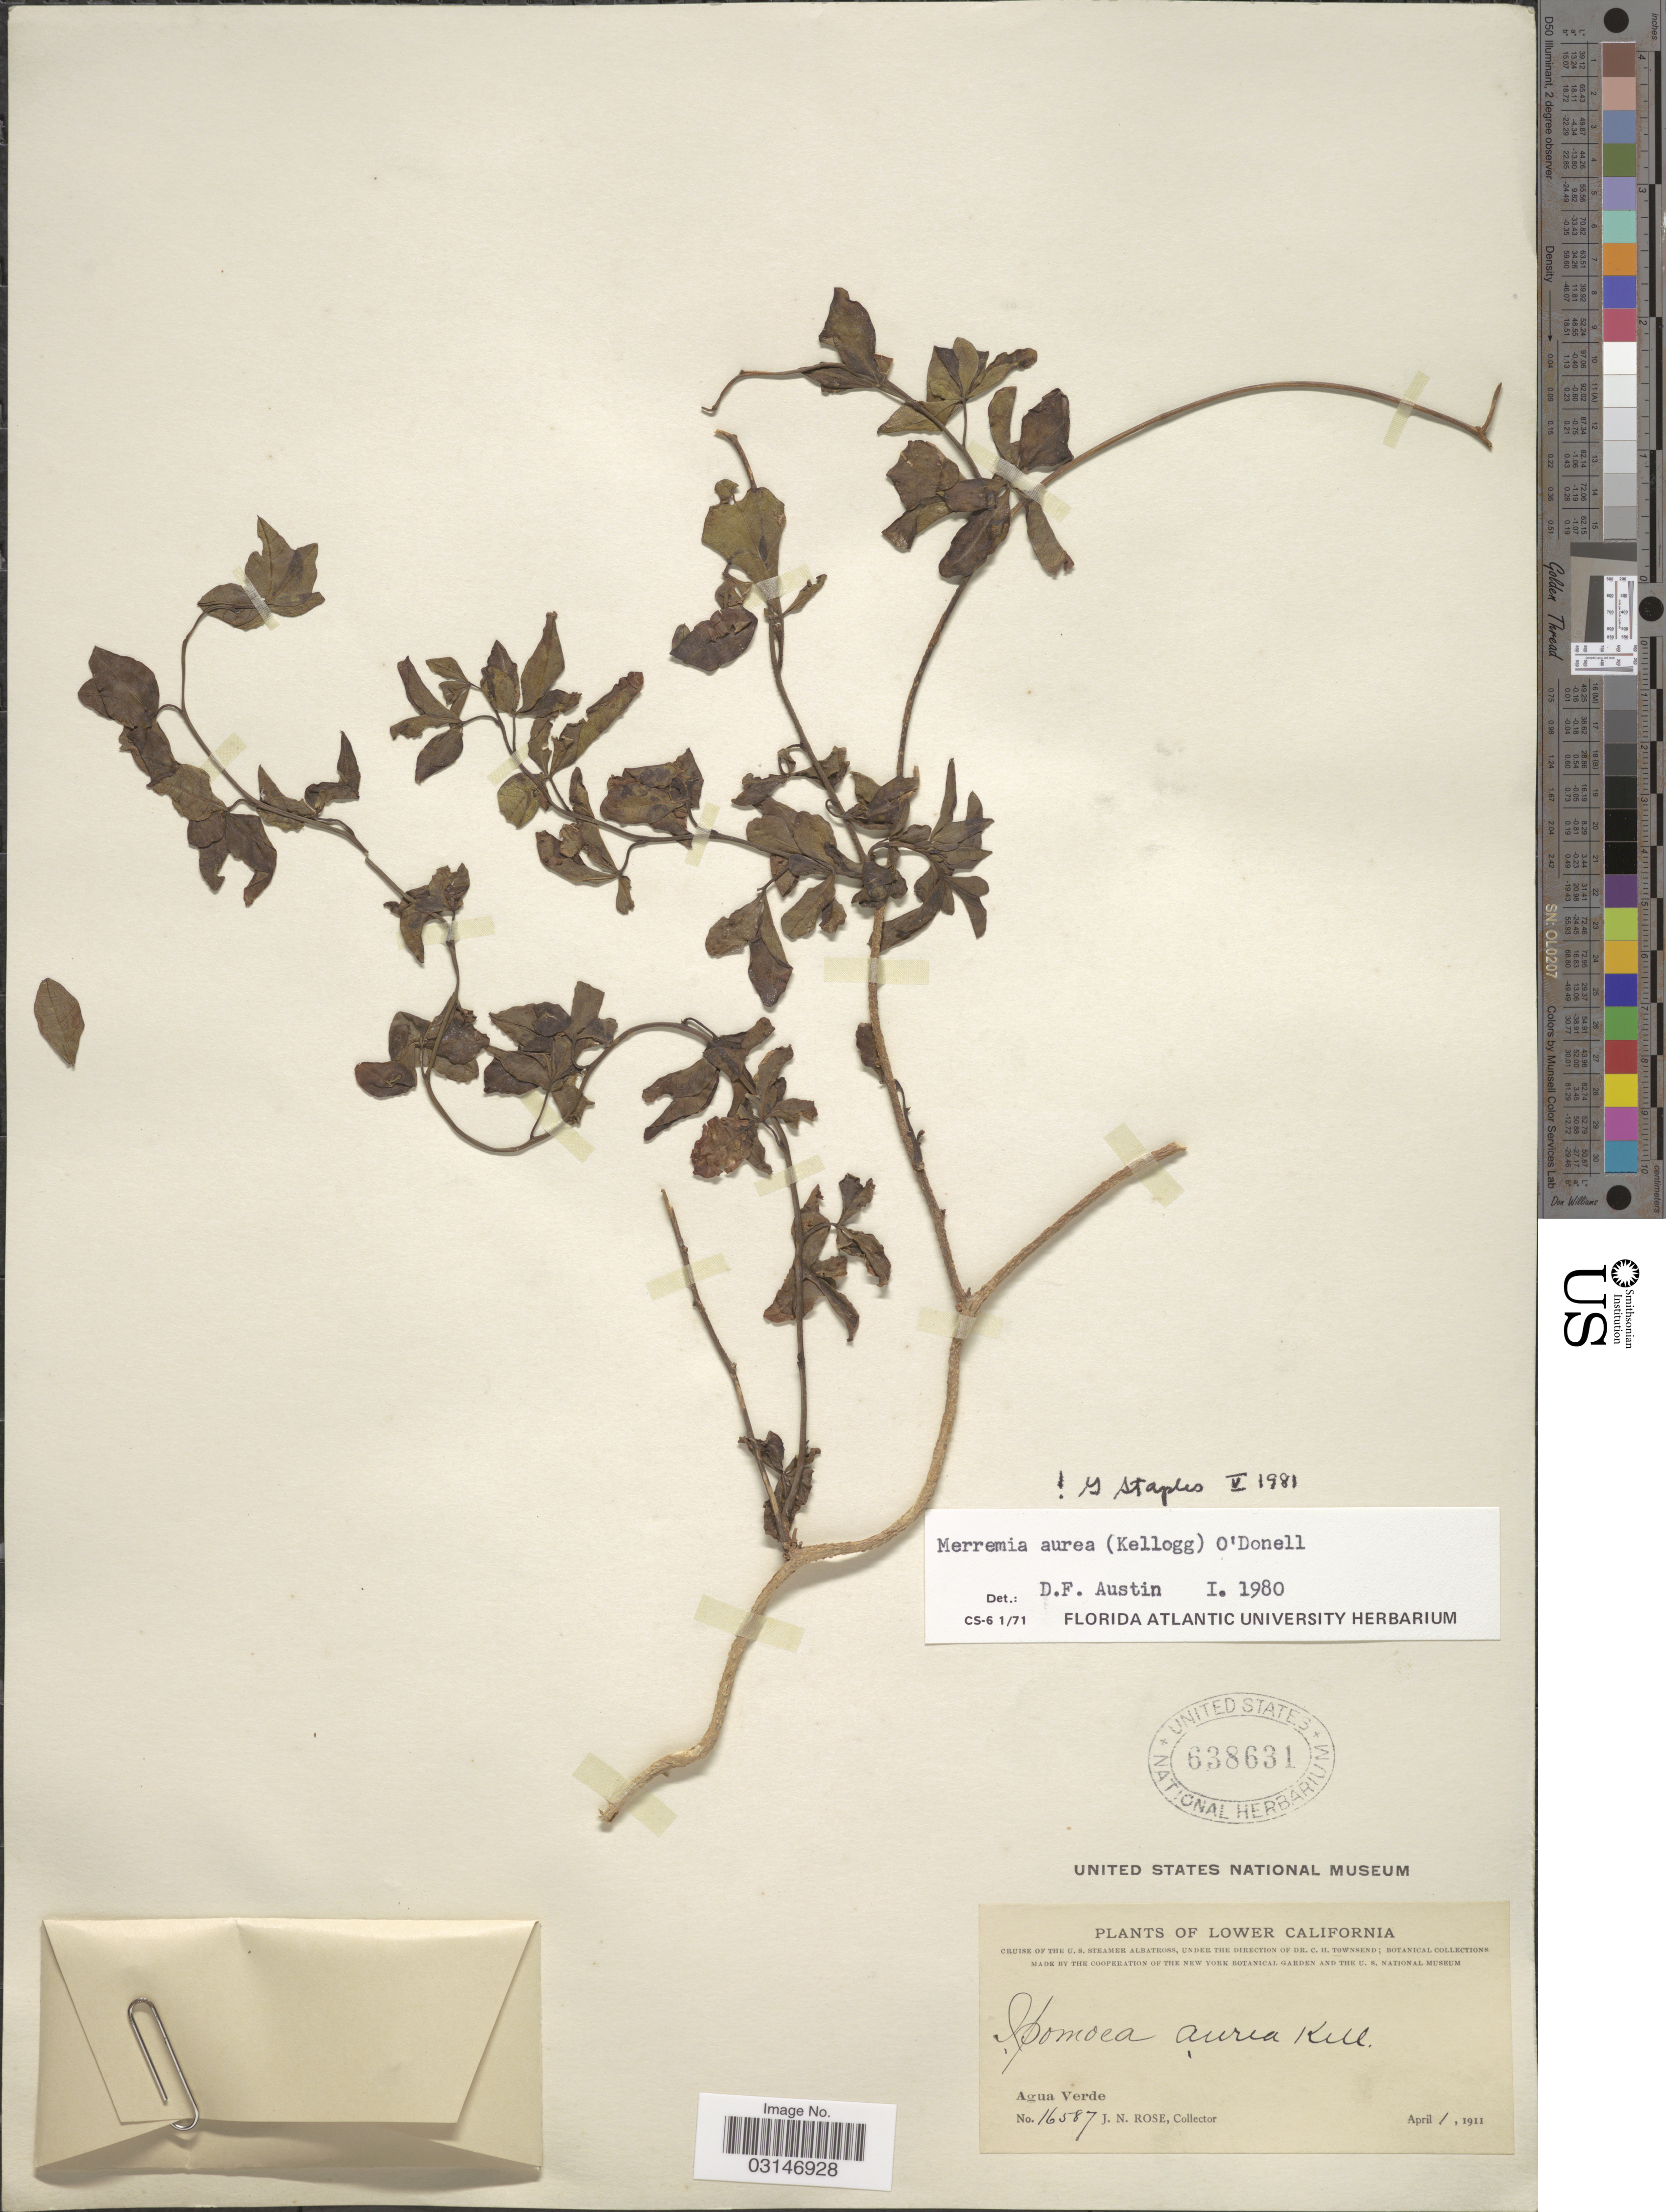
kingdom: Plantae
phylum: Tracheophyta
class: Magnoliopsida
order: Solanales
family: Convolvulaceae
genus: Distimake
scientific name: Distimake aureus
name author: (Kellogg) A. R. Simões & Staples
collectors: J. N. Rose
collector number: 16587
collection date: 1911-04-01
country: Mexico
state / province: Baja California Sur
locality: Lower California, Agua Verde.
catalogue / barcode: US 638631